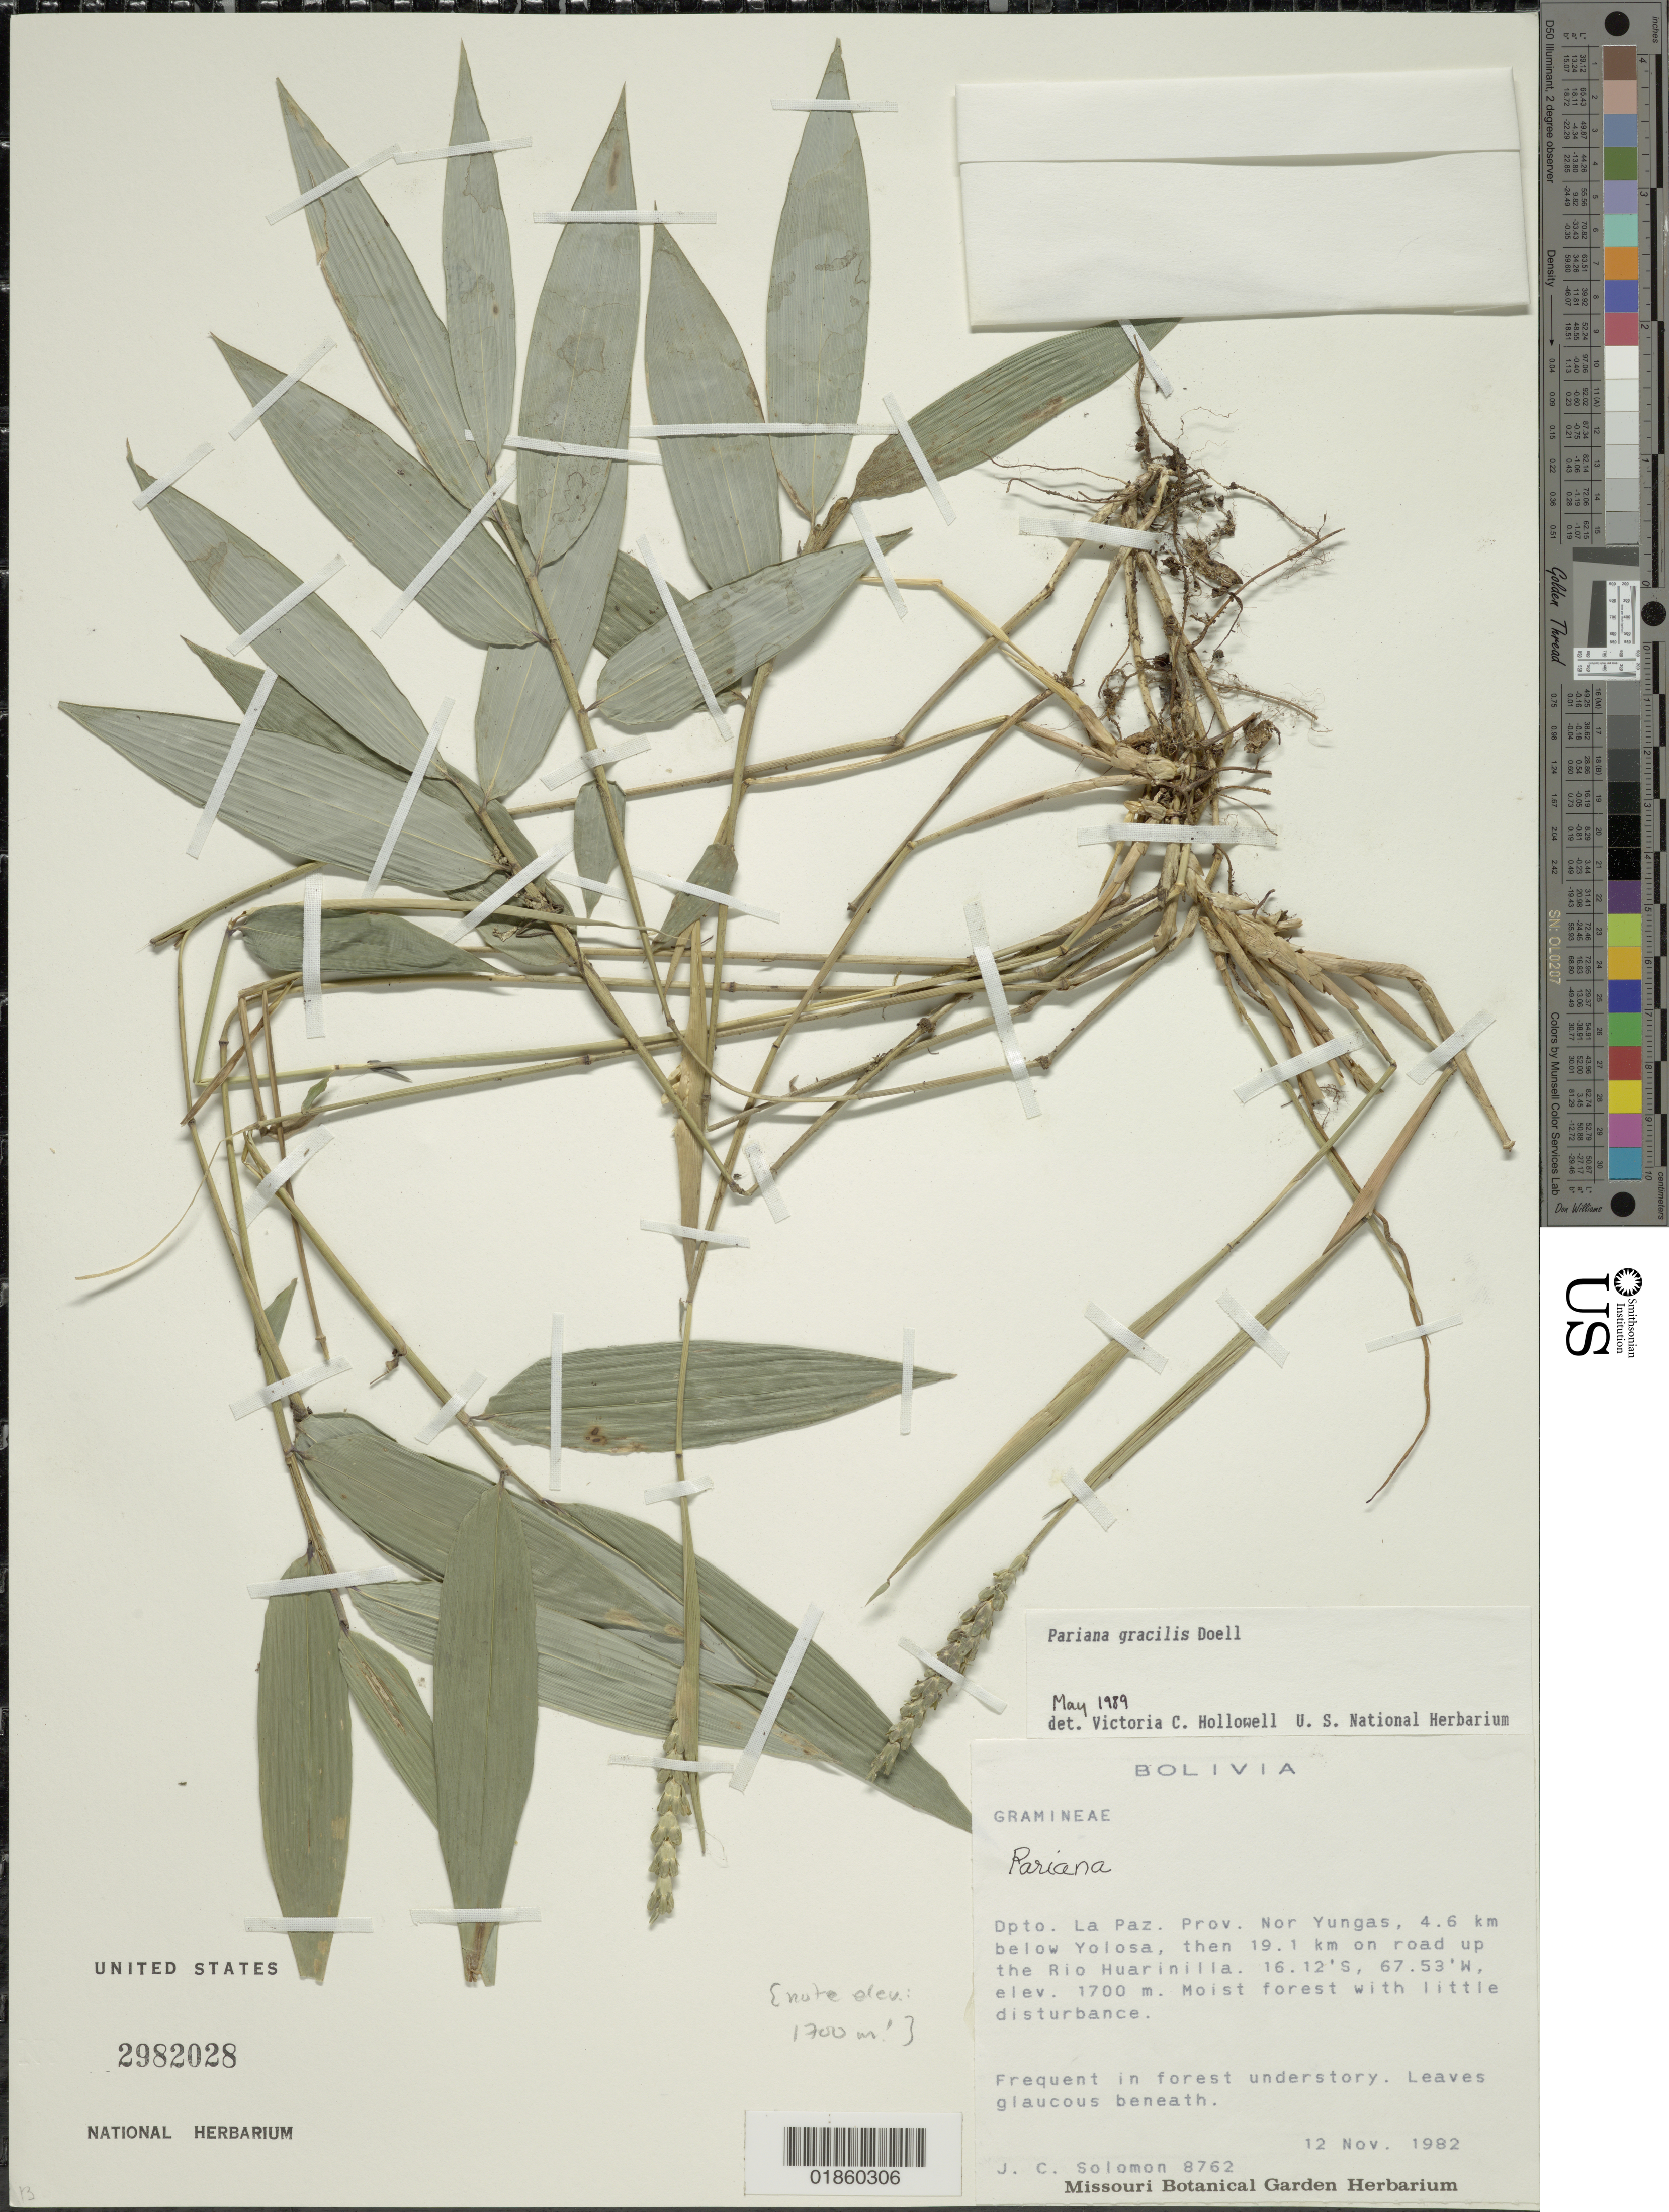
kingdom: Plantae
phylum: Tracheophyta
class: Liliopsida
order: Poales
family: Poaceae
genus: Pariana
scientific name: Pariana gracilis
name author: Döll in Mart.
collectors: J. C. Solomon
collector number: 8762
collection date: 1982-11-12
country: Bolivia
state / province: La Paz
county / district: Nor Yungas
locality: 4.6 km below Yolosa, then 19.1 km on road up the Rio Huarinilla.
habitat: moist forest with little disturbance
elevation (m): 1700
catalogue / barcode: US 2982028